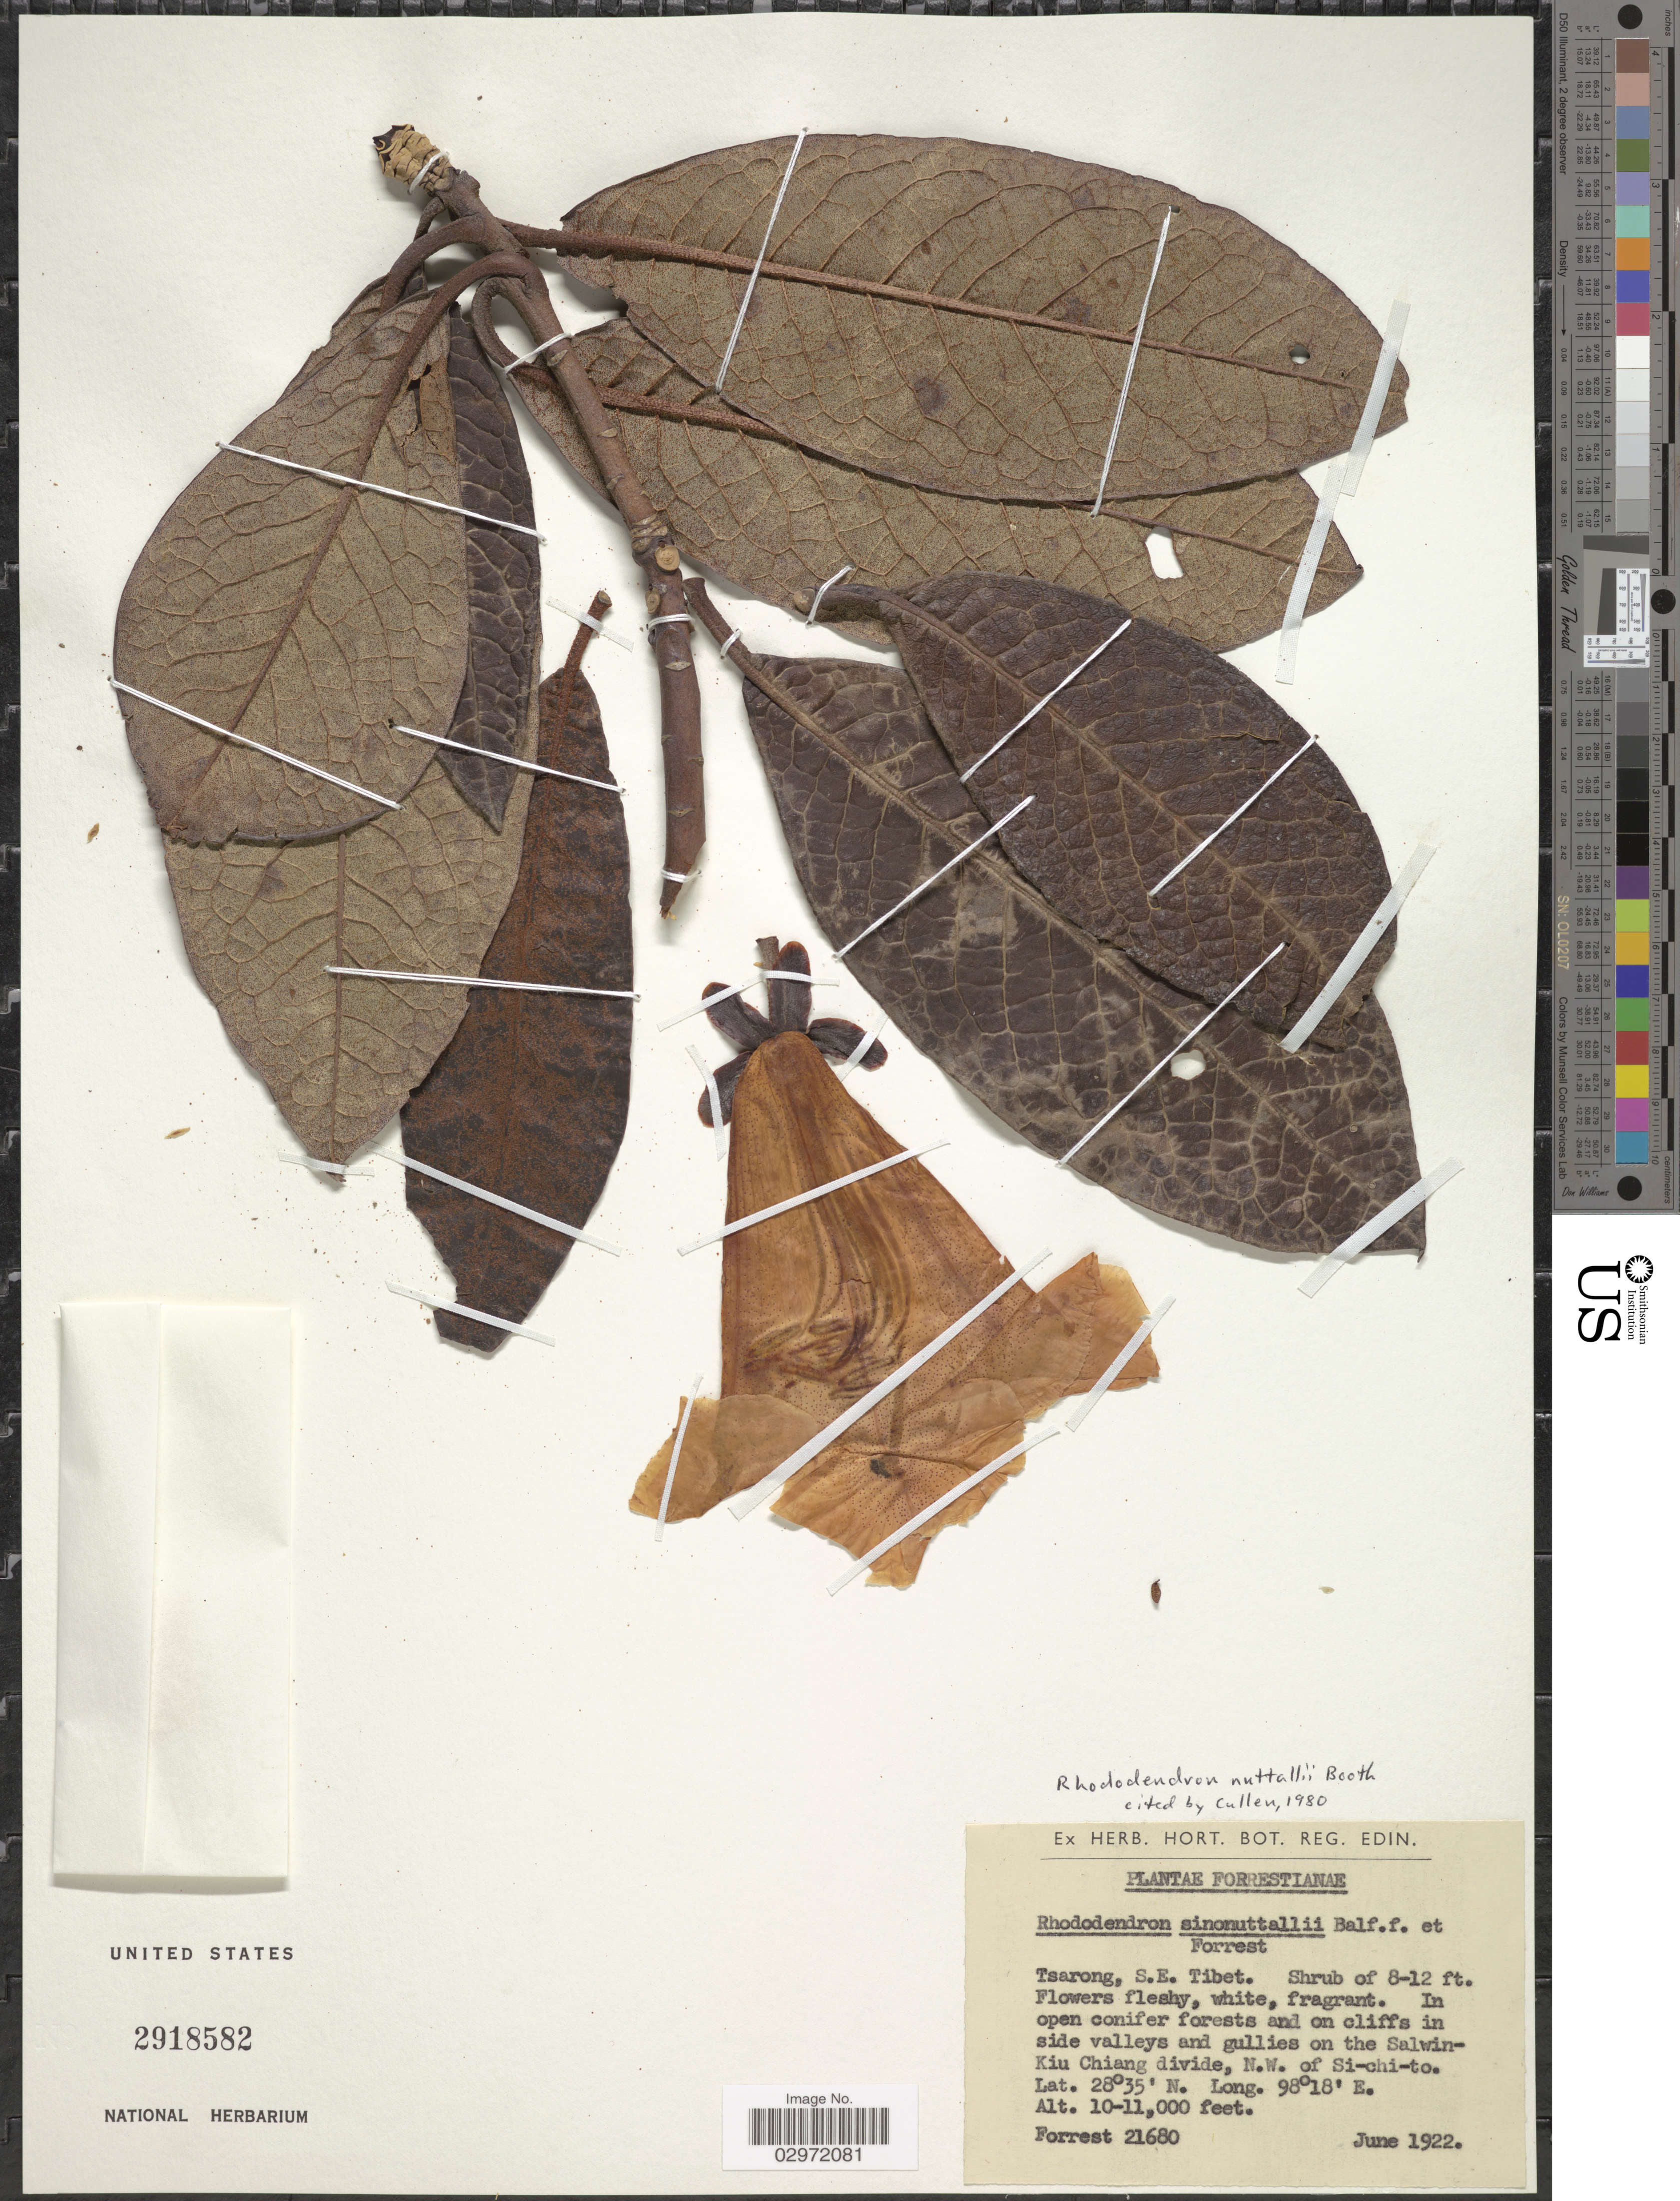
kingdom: Plantae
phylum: Tracheophyta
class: Magnoliopsida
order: Ericales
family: Ericaceae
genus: Rhododendron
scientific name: Rhododendron nuttallii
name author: Booth ex Nutt.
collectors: -. Forrest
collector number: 21680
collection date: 1922-06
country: China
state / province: Xizang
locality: Tsarong, S.E. Tibet. In open conifer forests and on cliffs in side valleys and gullies on the Salwin-Kiu Chiang divide, N.W. of Si-chi-to.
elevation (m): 3048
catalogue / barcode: US 2918582